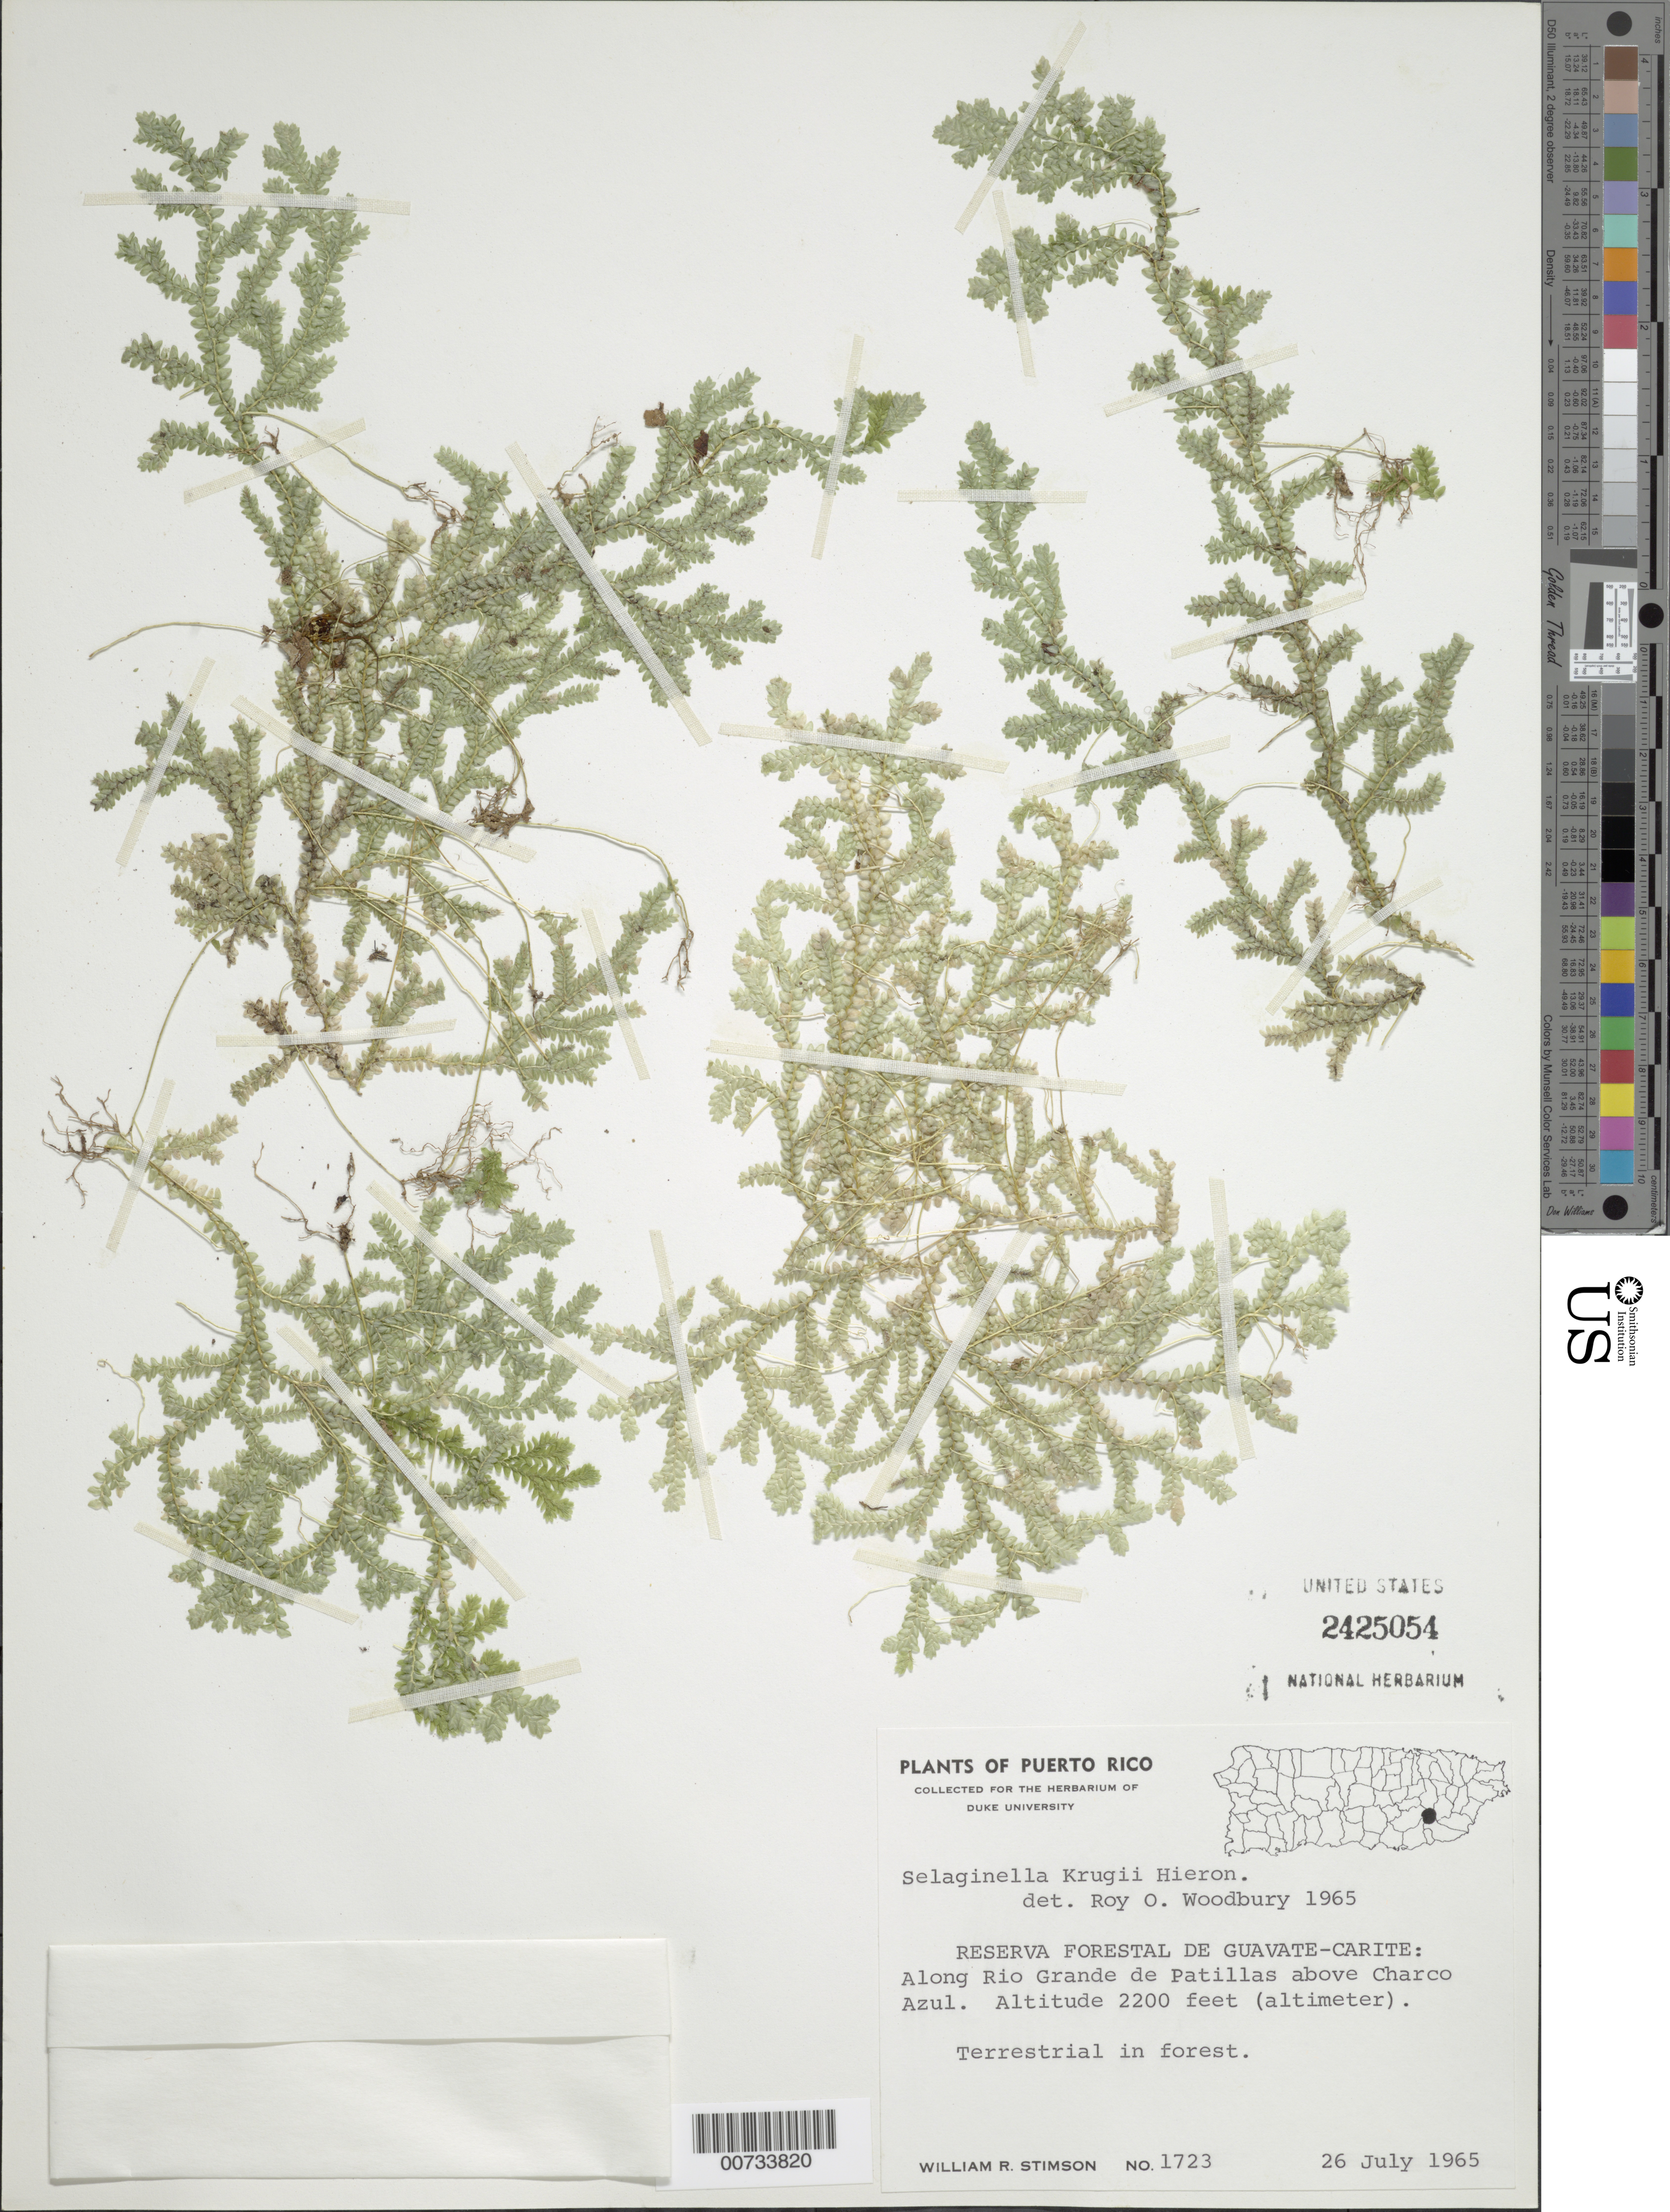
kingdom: Plantae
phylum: Tracheophyta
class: Lycopodiopsida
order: Selaginellales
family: Selaginellaceae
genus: Selaginella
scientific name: Selaginella krugii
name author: Hieron.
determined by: Woodbury, R. O.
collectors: W. R. Stimson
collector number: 1723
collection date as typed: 26 Jul 1965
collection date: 1965-07-26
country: Puerto Rico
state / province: Río Grande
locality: Reserva Forestal de Guavate-Carite: along Rio Grande de Patillas above Charco Azul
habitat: Terrestrial in forest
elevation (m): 671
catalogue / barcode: US 2425054